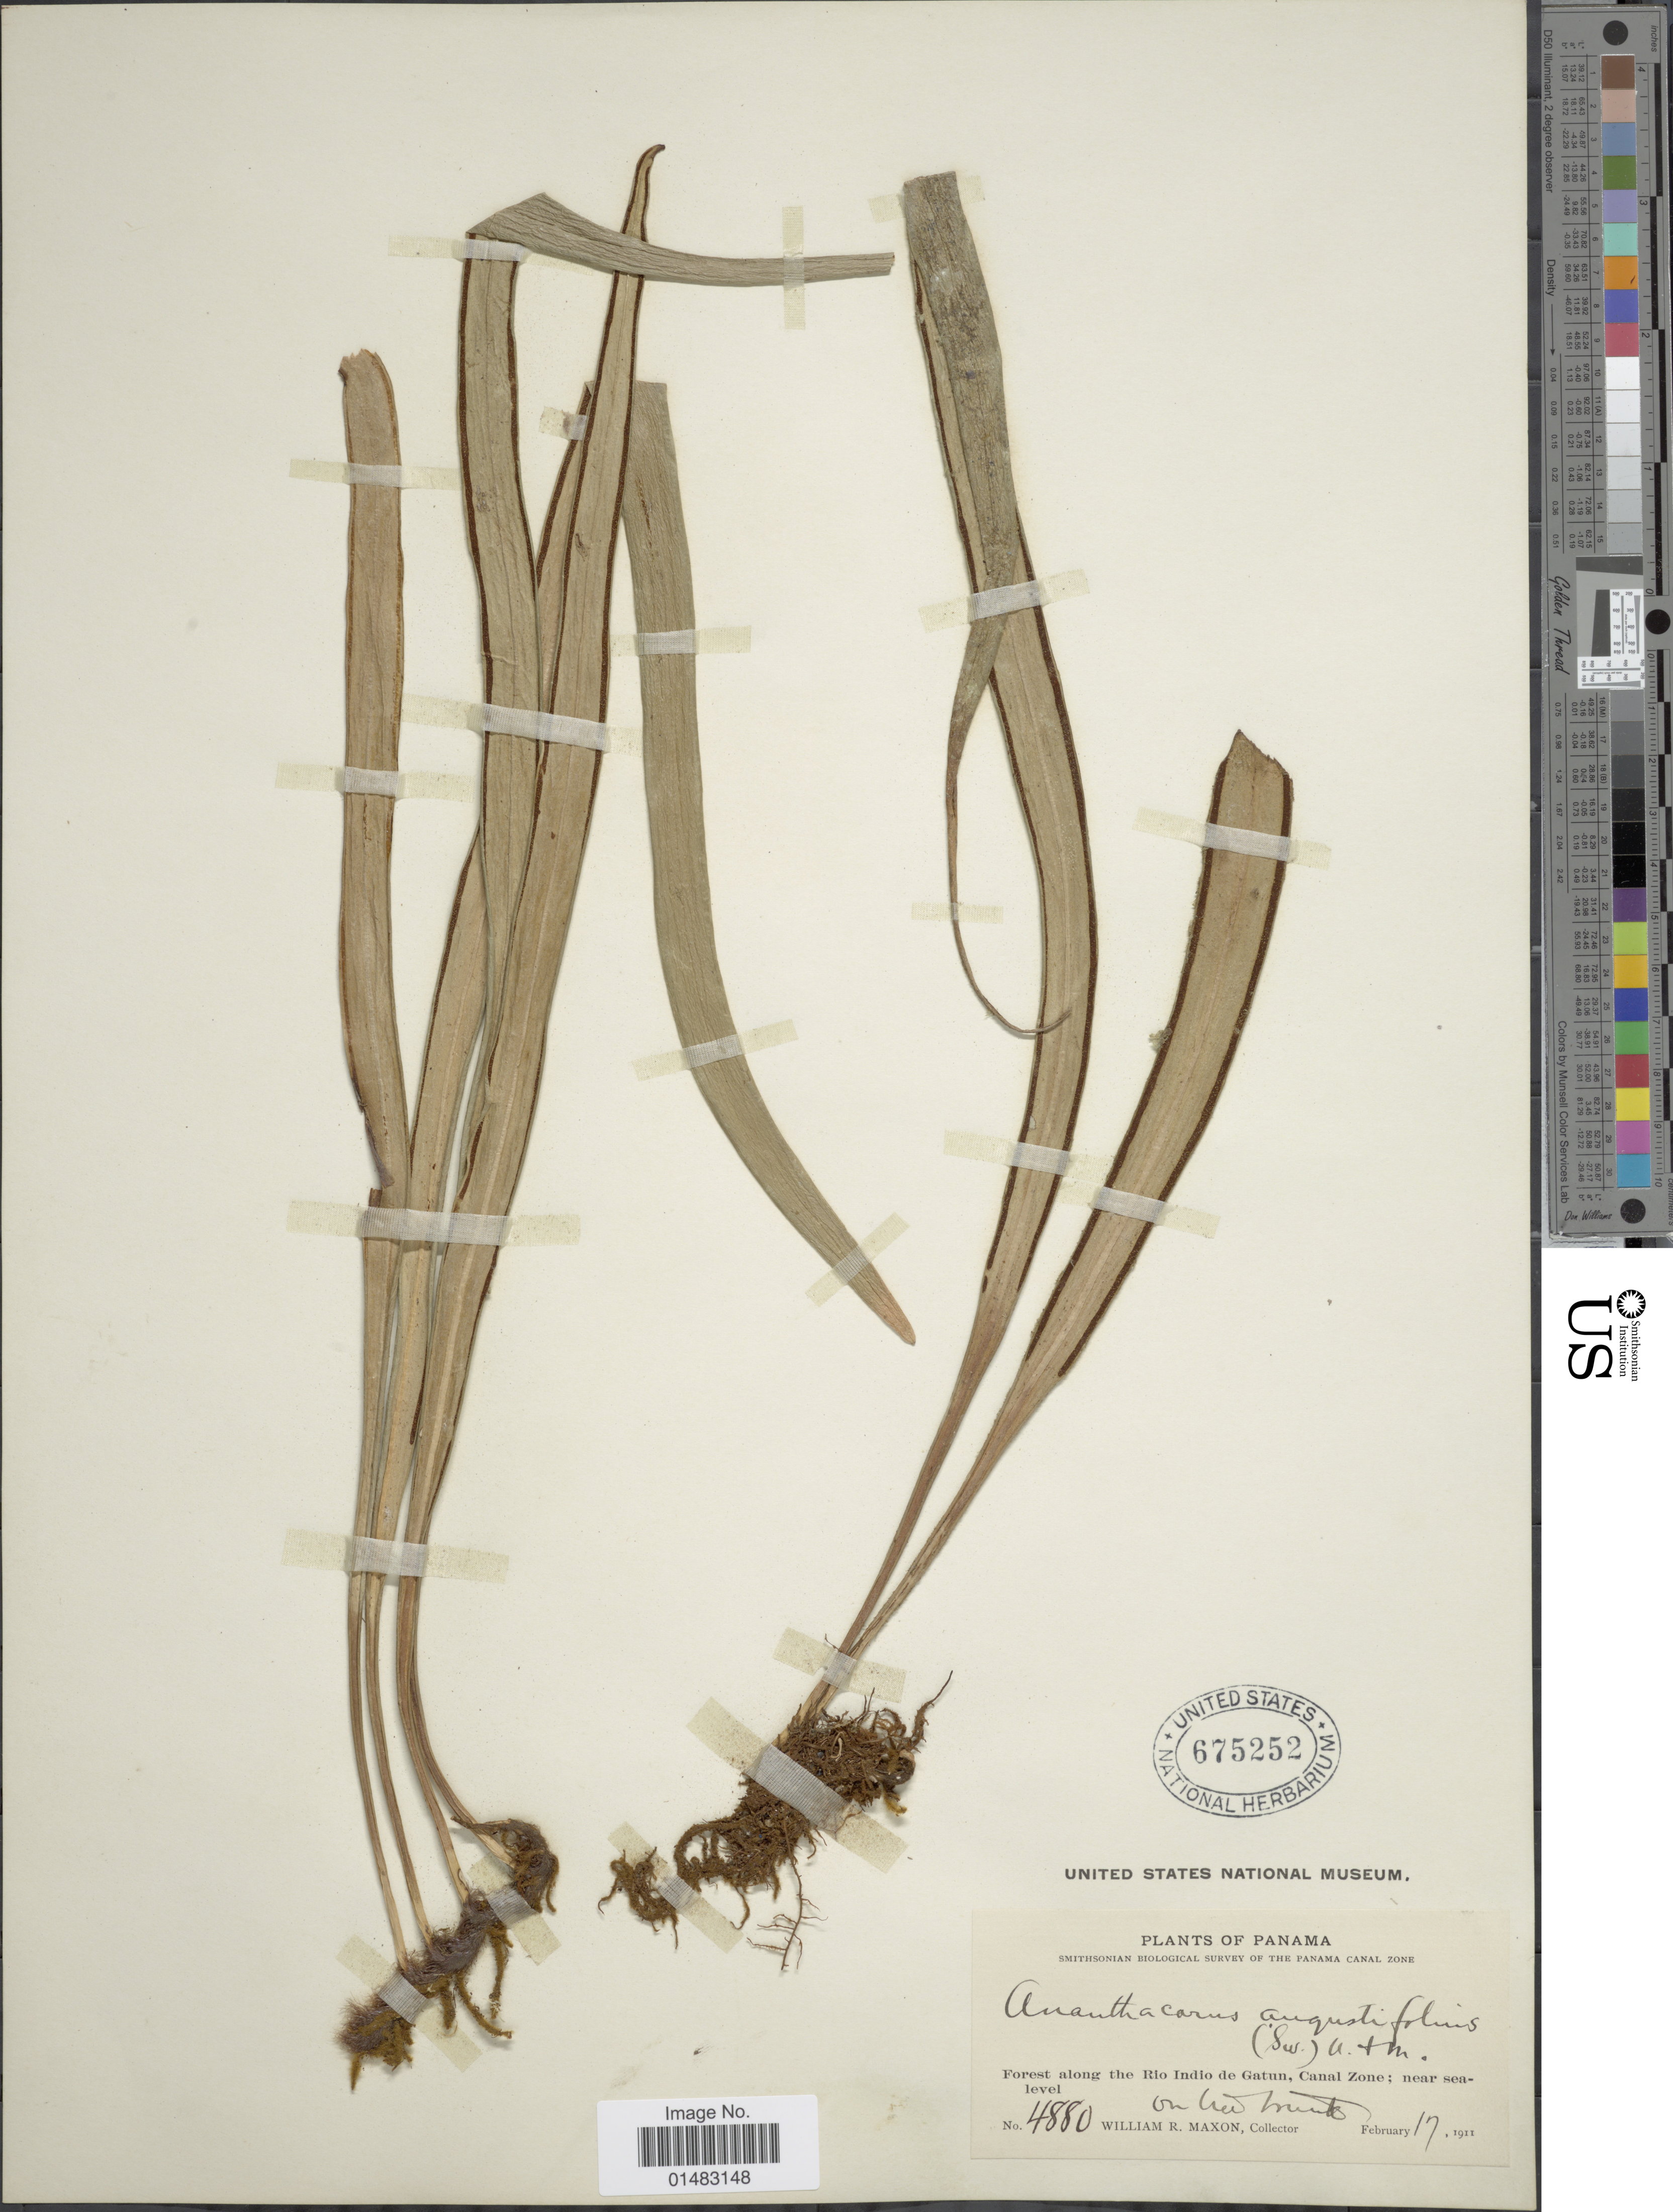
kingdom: Plantae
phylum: Tracheophyta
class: Polypodiopsida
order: Polypodiales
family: Pteridaceae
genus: Ananthacorus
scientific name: Ananthacorus angustifolius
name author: (Sw.) Underw. & Maxon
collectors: W. R. Maxon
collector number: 4880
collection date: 1911-02-17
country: Panama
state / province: Colón / Panamá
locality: Forest along the Rio Indio de Gatun, Canal Zone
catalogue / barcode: US 675252